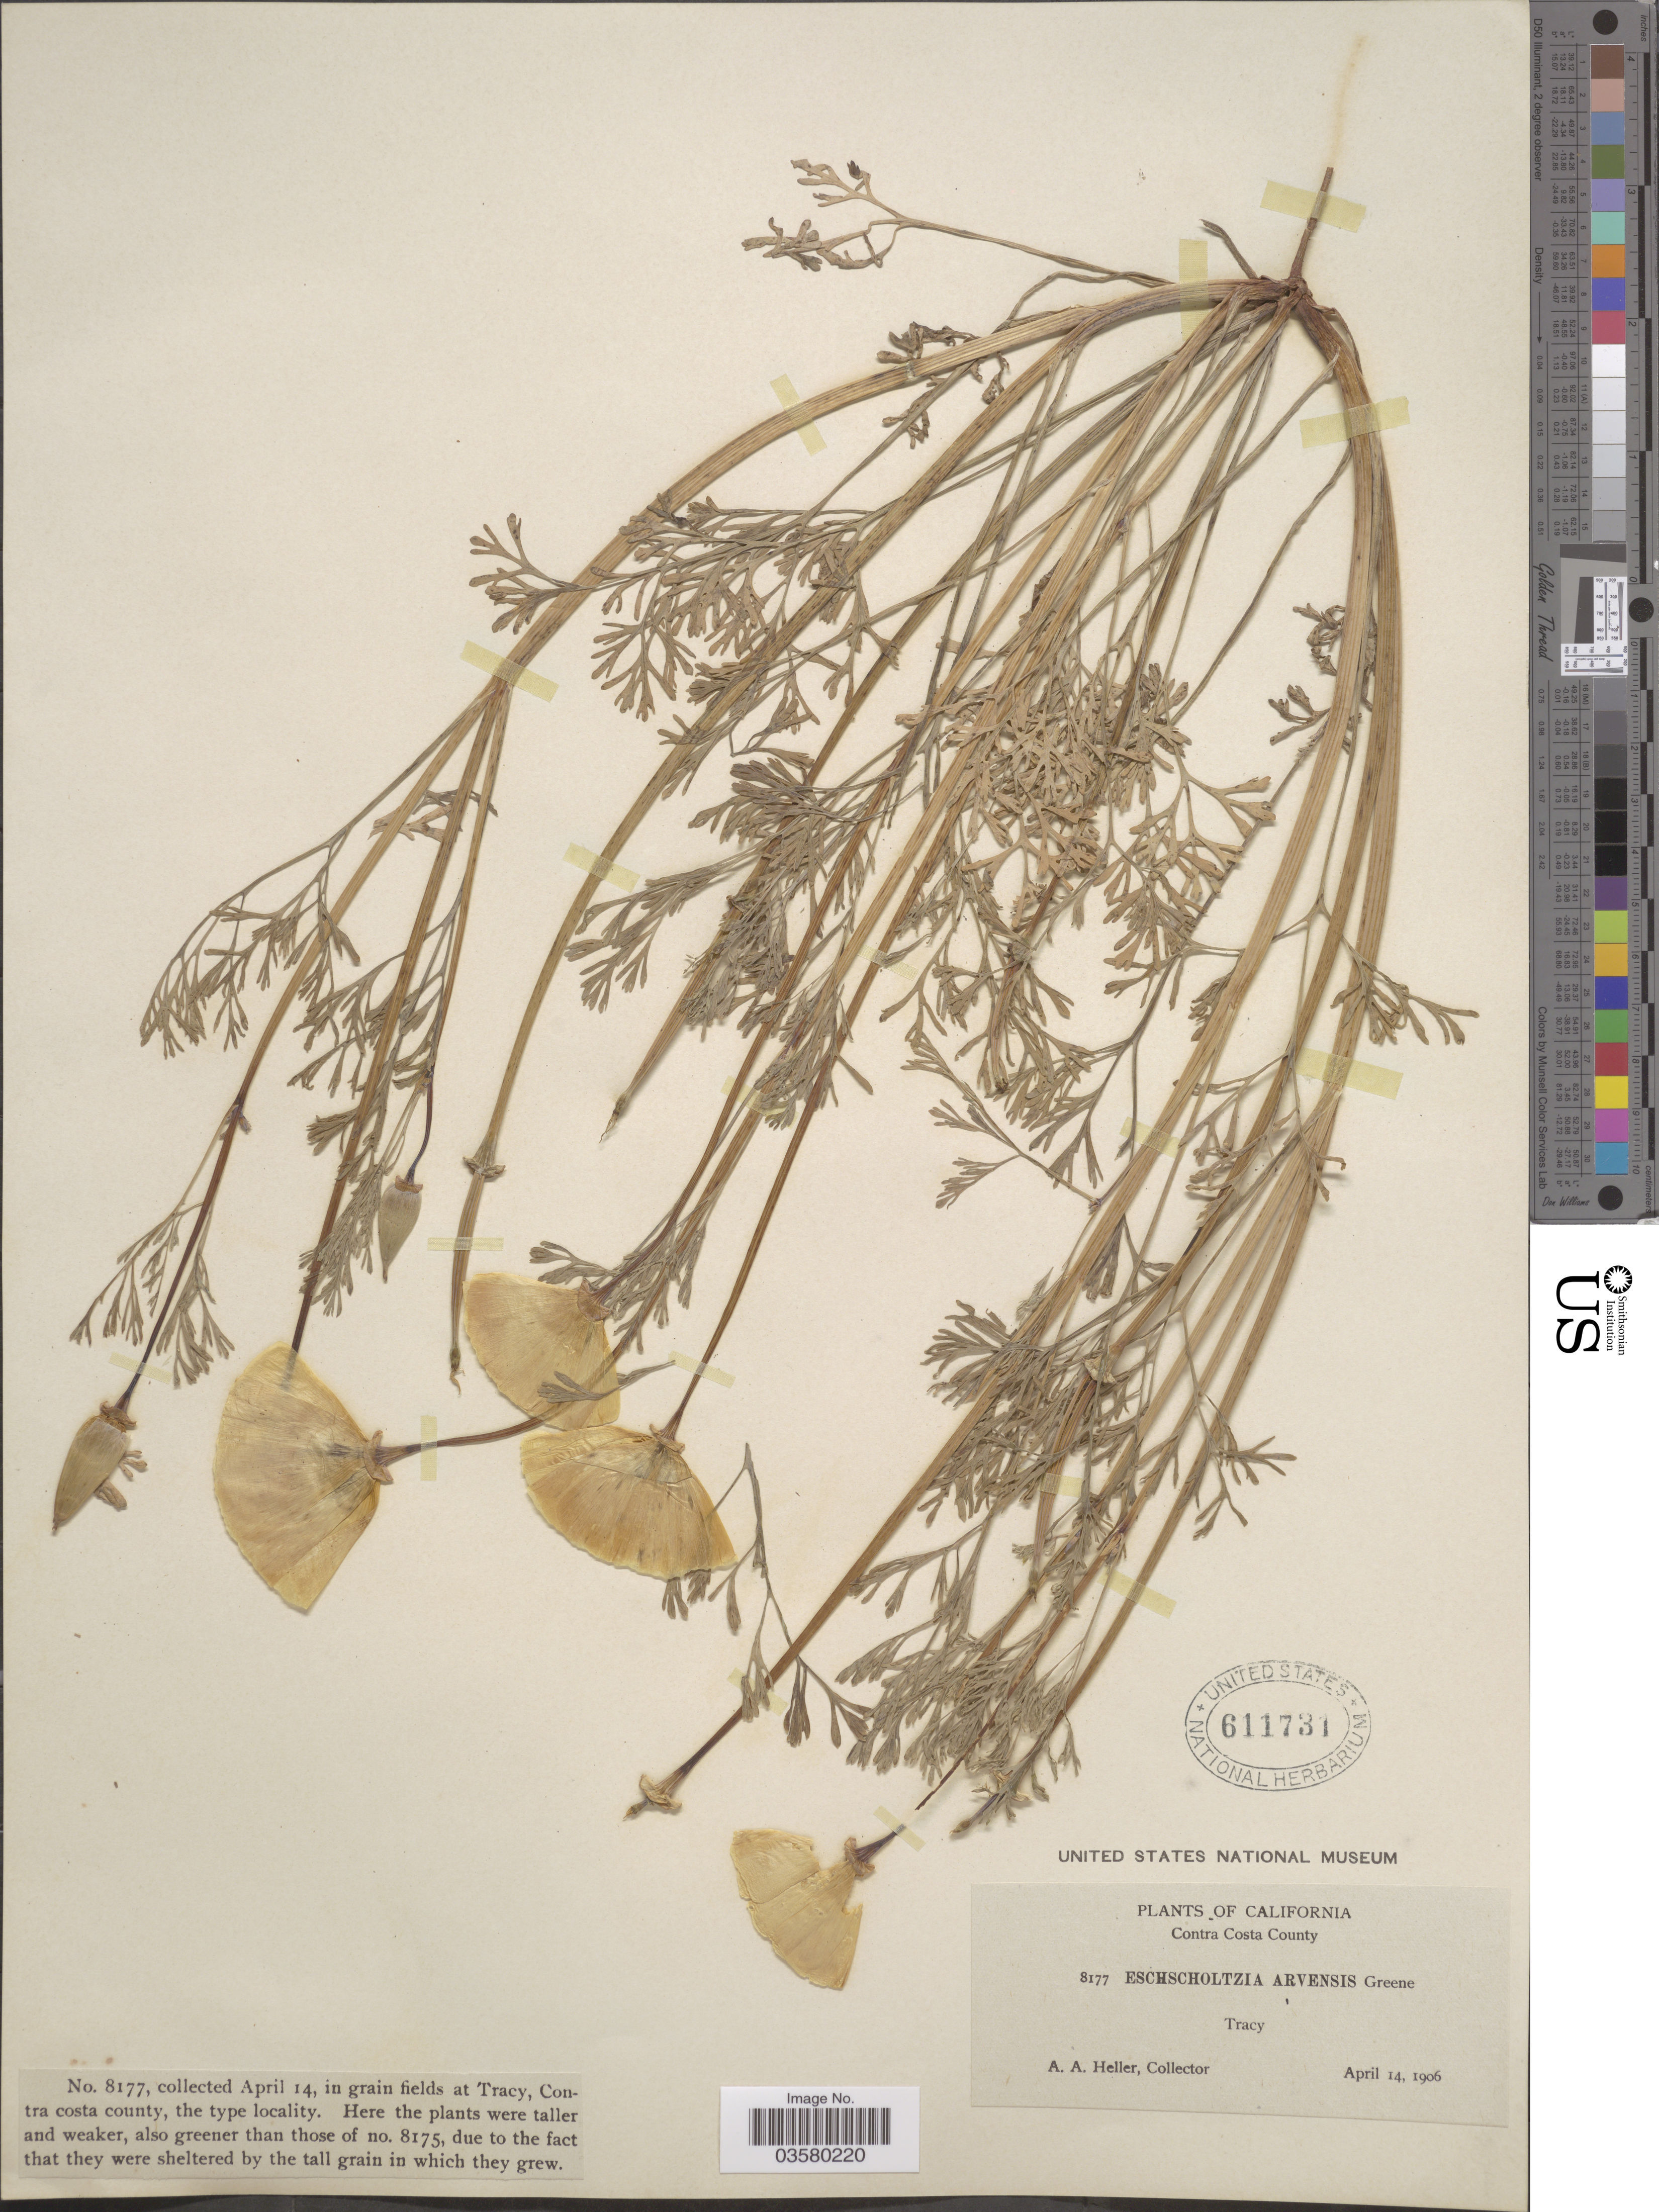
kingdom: Plantae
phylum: Tracheophyta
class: Magnoliopsida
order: Ranunculales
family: Papaveraceae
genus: Eschscholzia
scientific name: Eschscholzia californica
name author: Cham.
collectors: A. A. Heller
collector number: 8177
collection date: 1906-04-14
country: United States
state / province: California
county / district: Contra Costa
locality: In grain fields at Tracy, Contra Costa County.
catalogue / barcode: US 611731